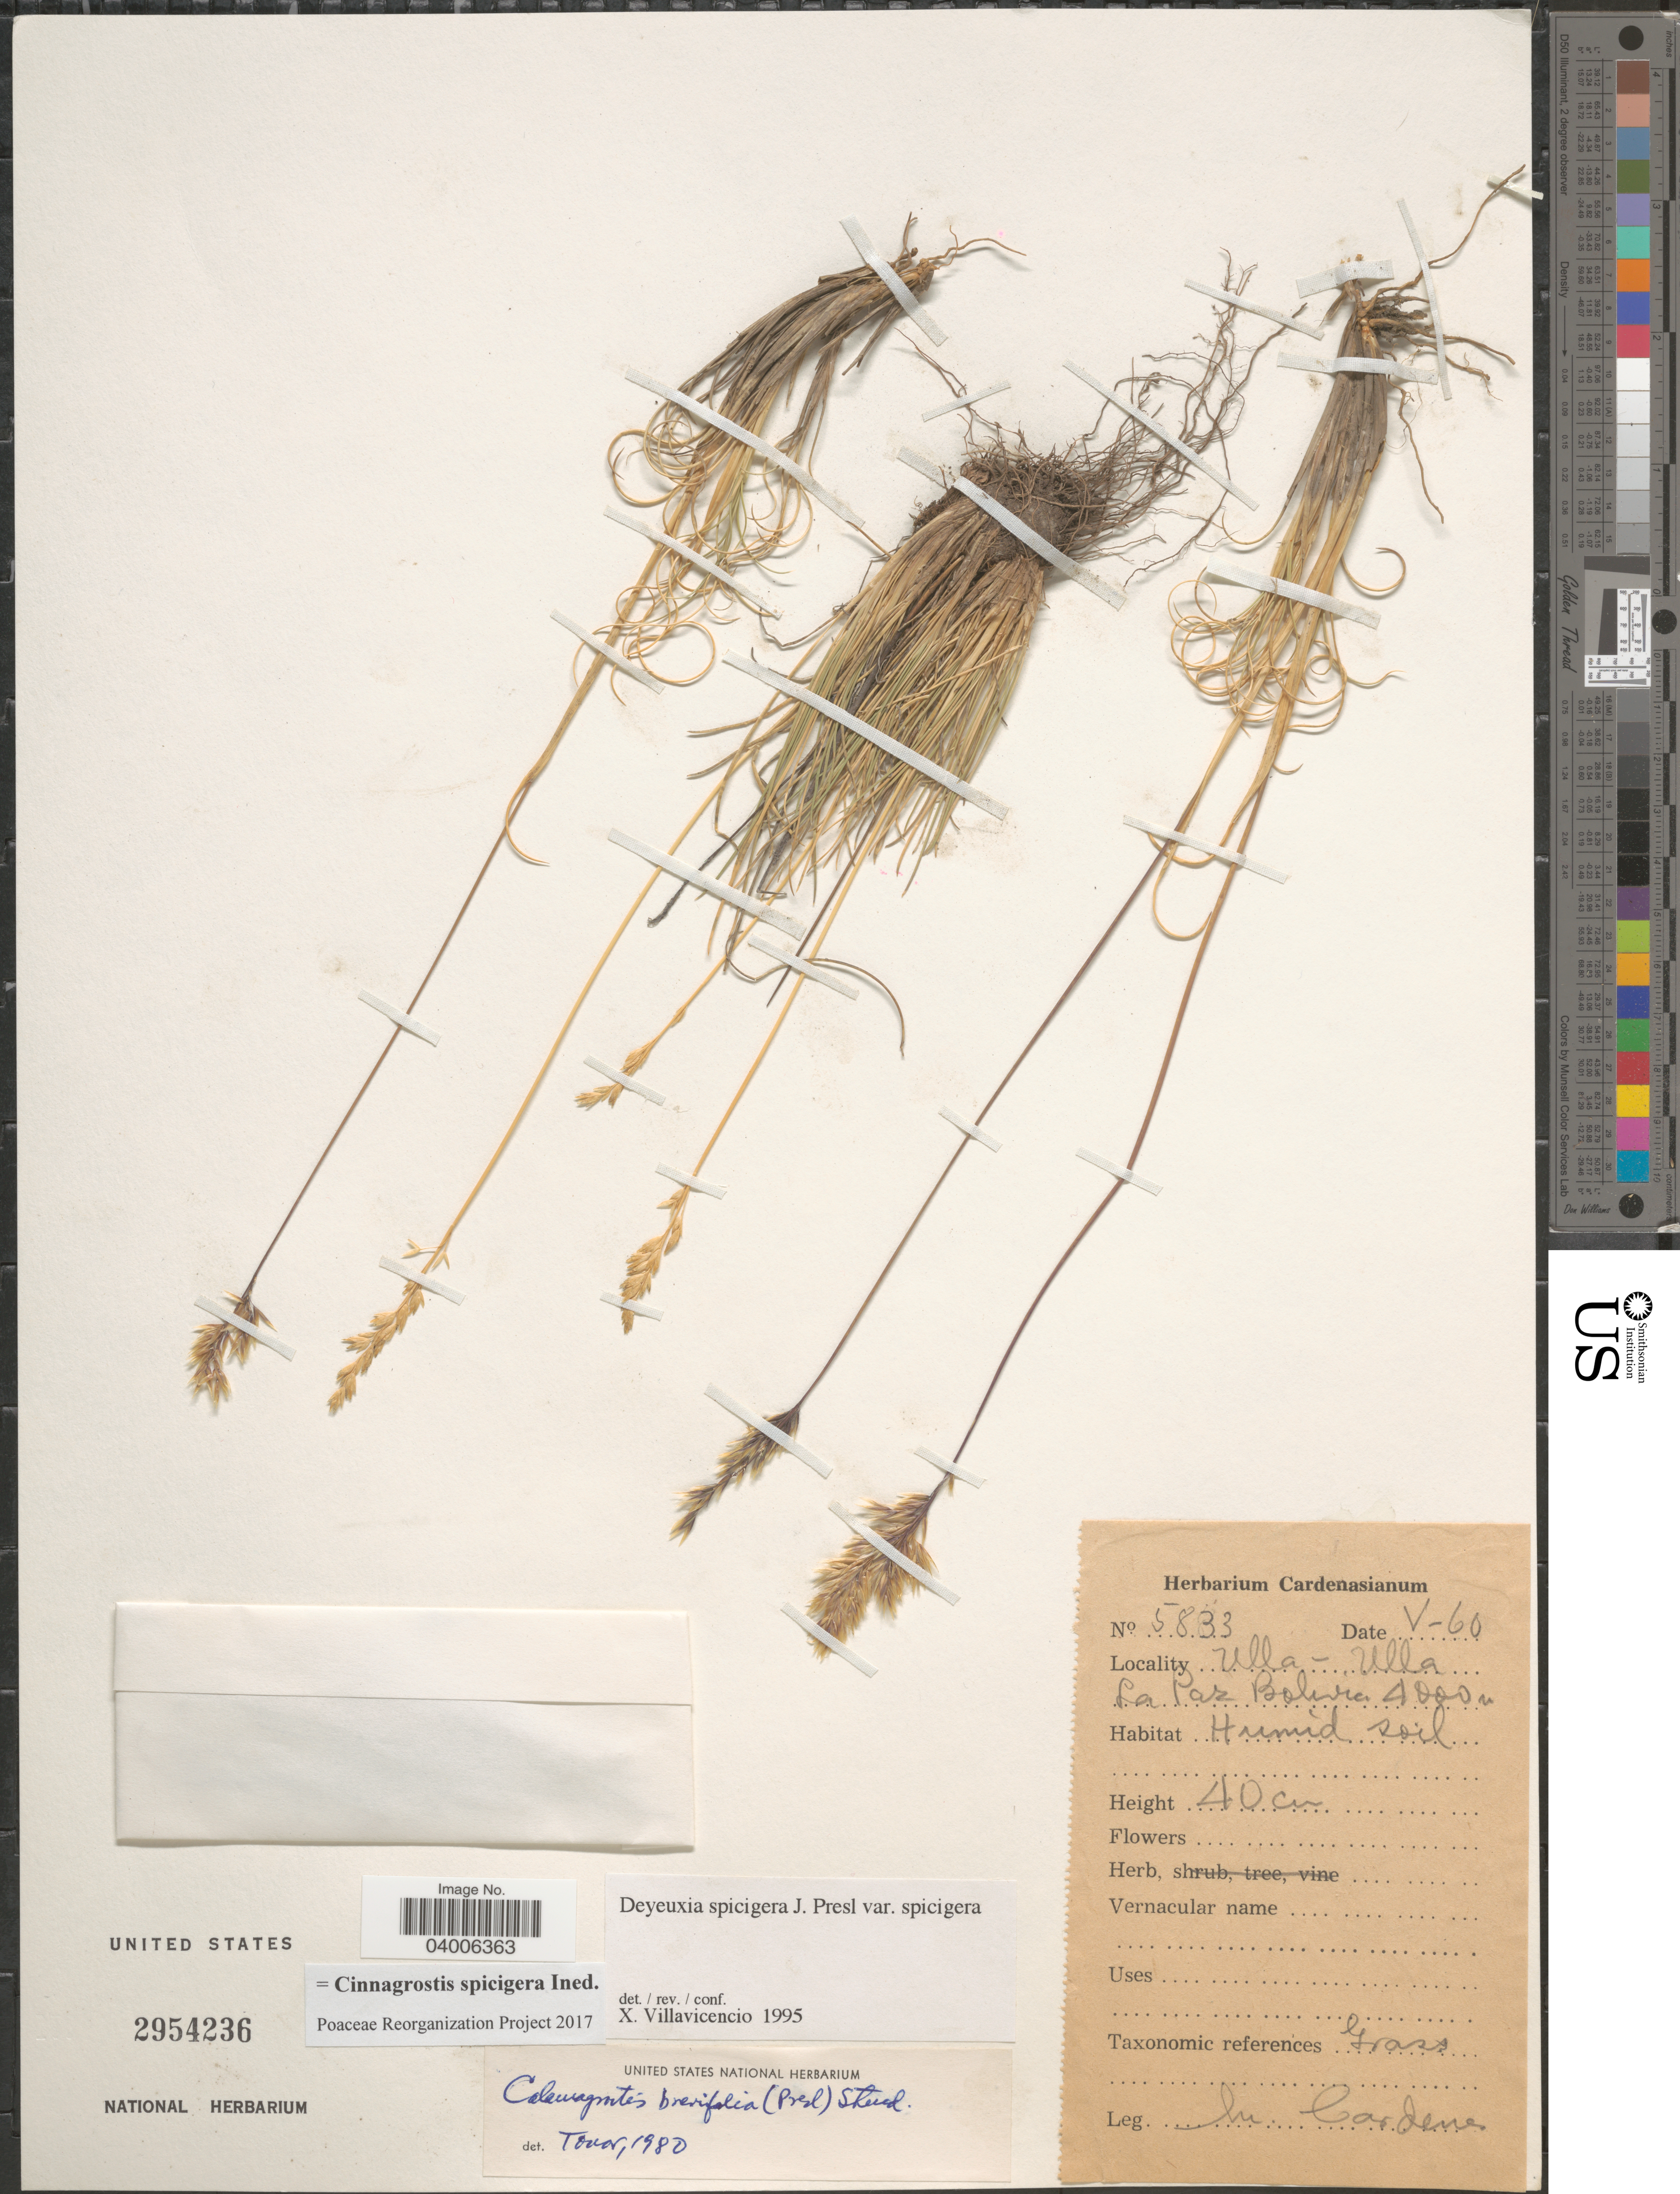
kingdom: Plantae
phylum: Tracheophyta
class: Liliopsida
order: Poales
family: Poaceae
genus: Cinnagrostis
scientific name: Cinnagrostis spicigera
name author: (J. Presl) P.M. Peterson et al.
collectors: M. Cárdenas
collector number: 5833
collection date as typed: Transcribed d/m/y: /5/60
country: Bolivia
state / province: La Paz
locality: Ulla - Ulla.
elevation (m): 4000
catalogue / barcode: US 2954236